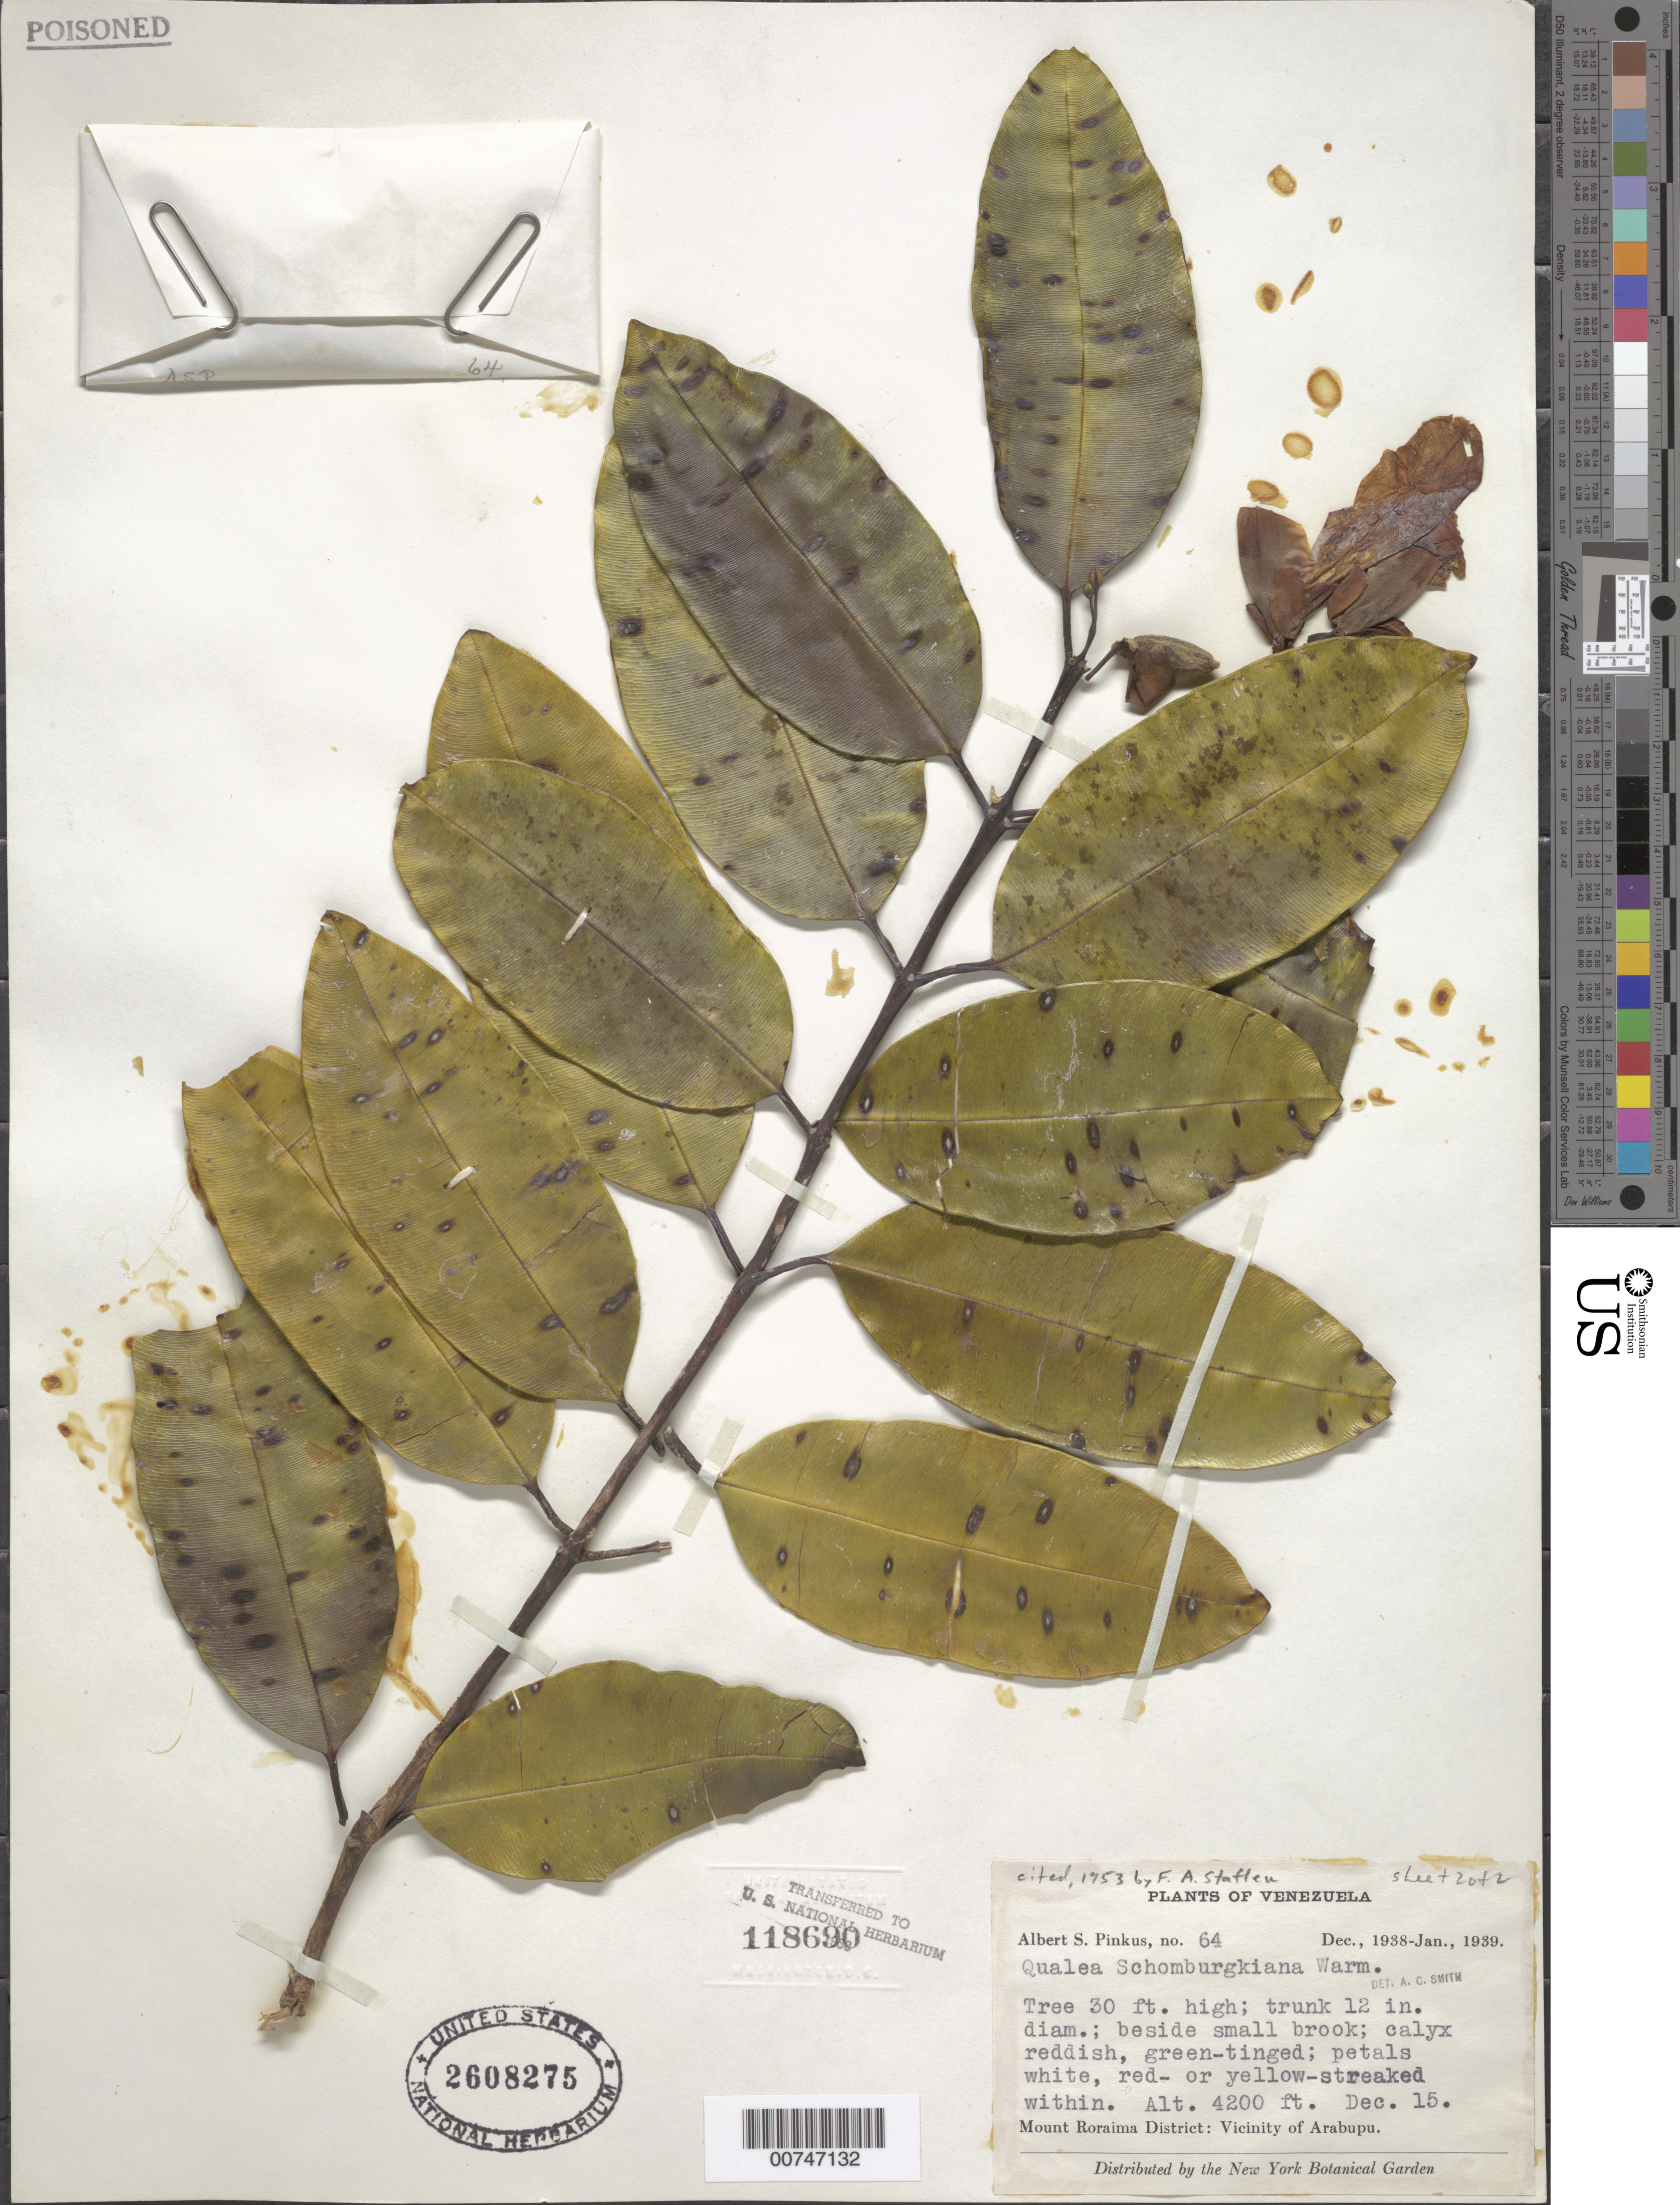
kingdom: Plantae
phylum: Tracheophyta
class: Magnoliopsida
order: Myrtales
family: Vochysiaceae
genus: Qualea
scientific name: Qualea schomburgkiana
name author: Warm.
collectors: A. Pinkus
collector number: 64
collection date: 1939-12-15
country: Venezuela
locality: Mount Roraima District: Vicinity of Arabupu.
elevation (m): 1280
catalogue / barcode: US 2608275